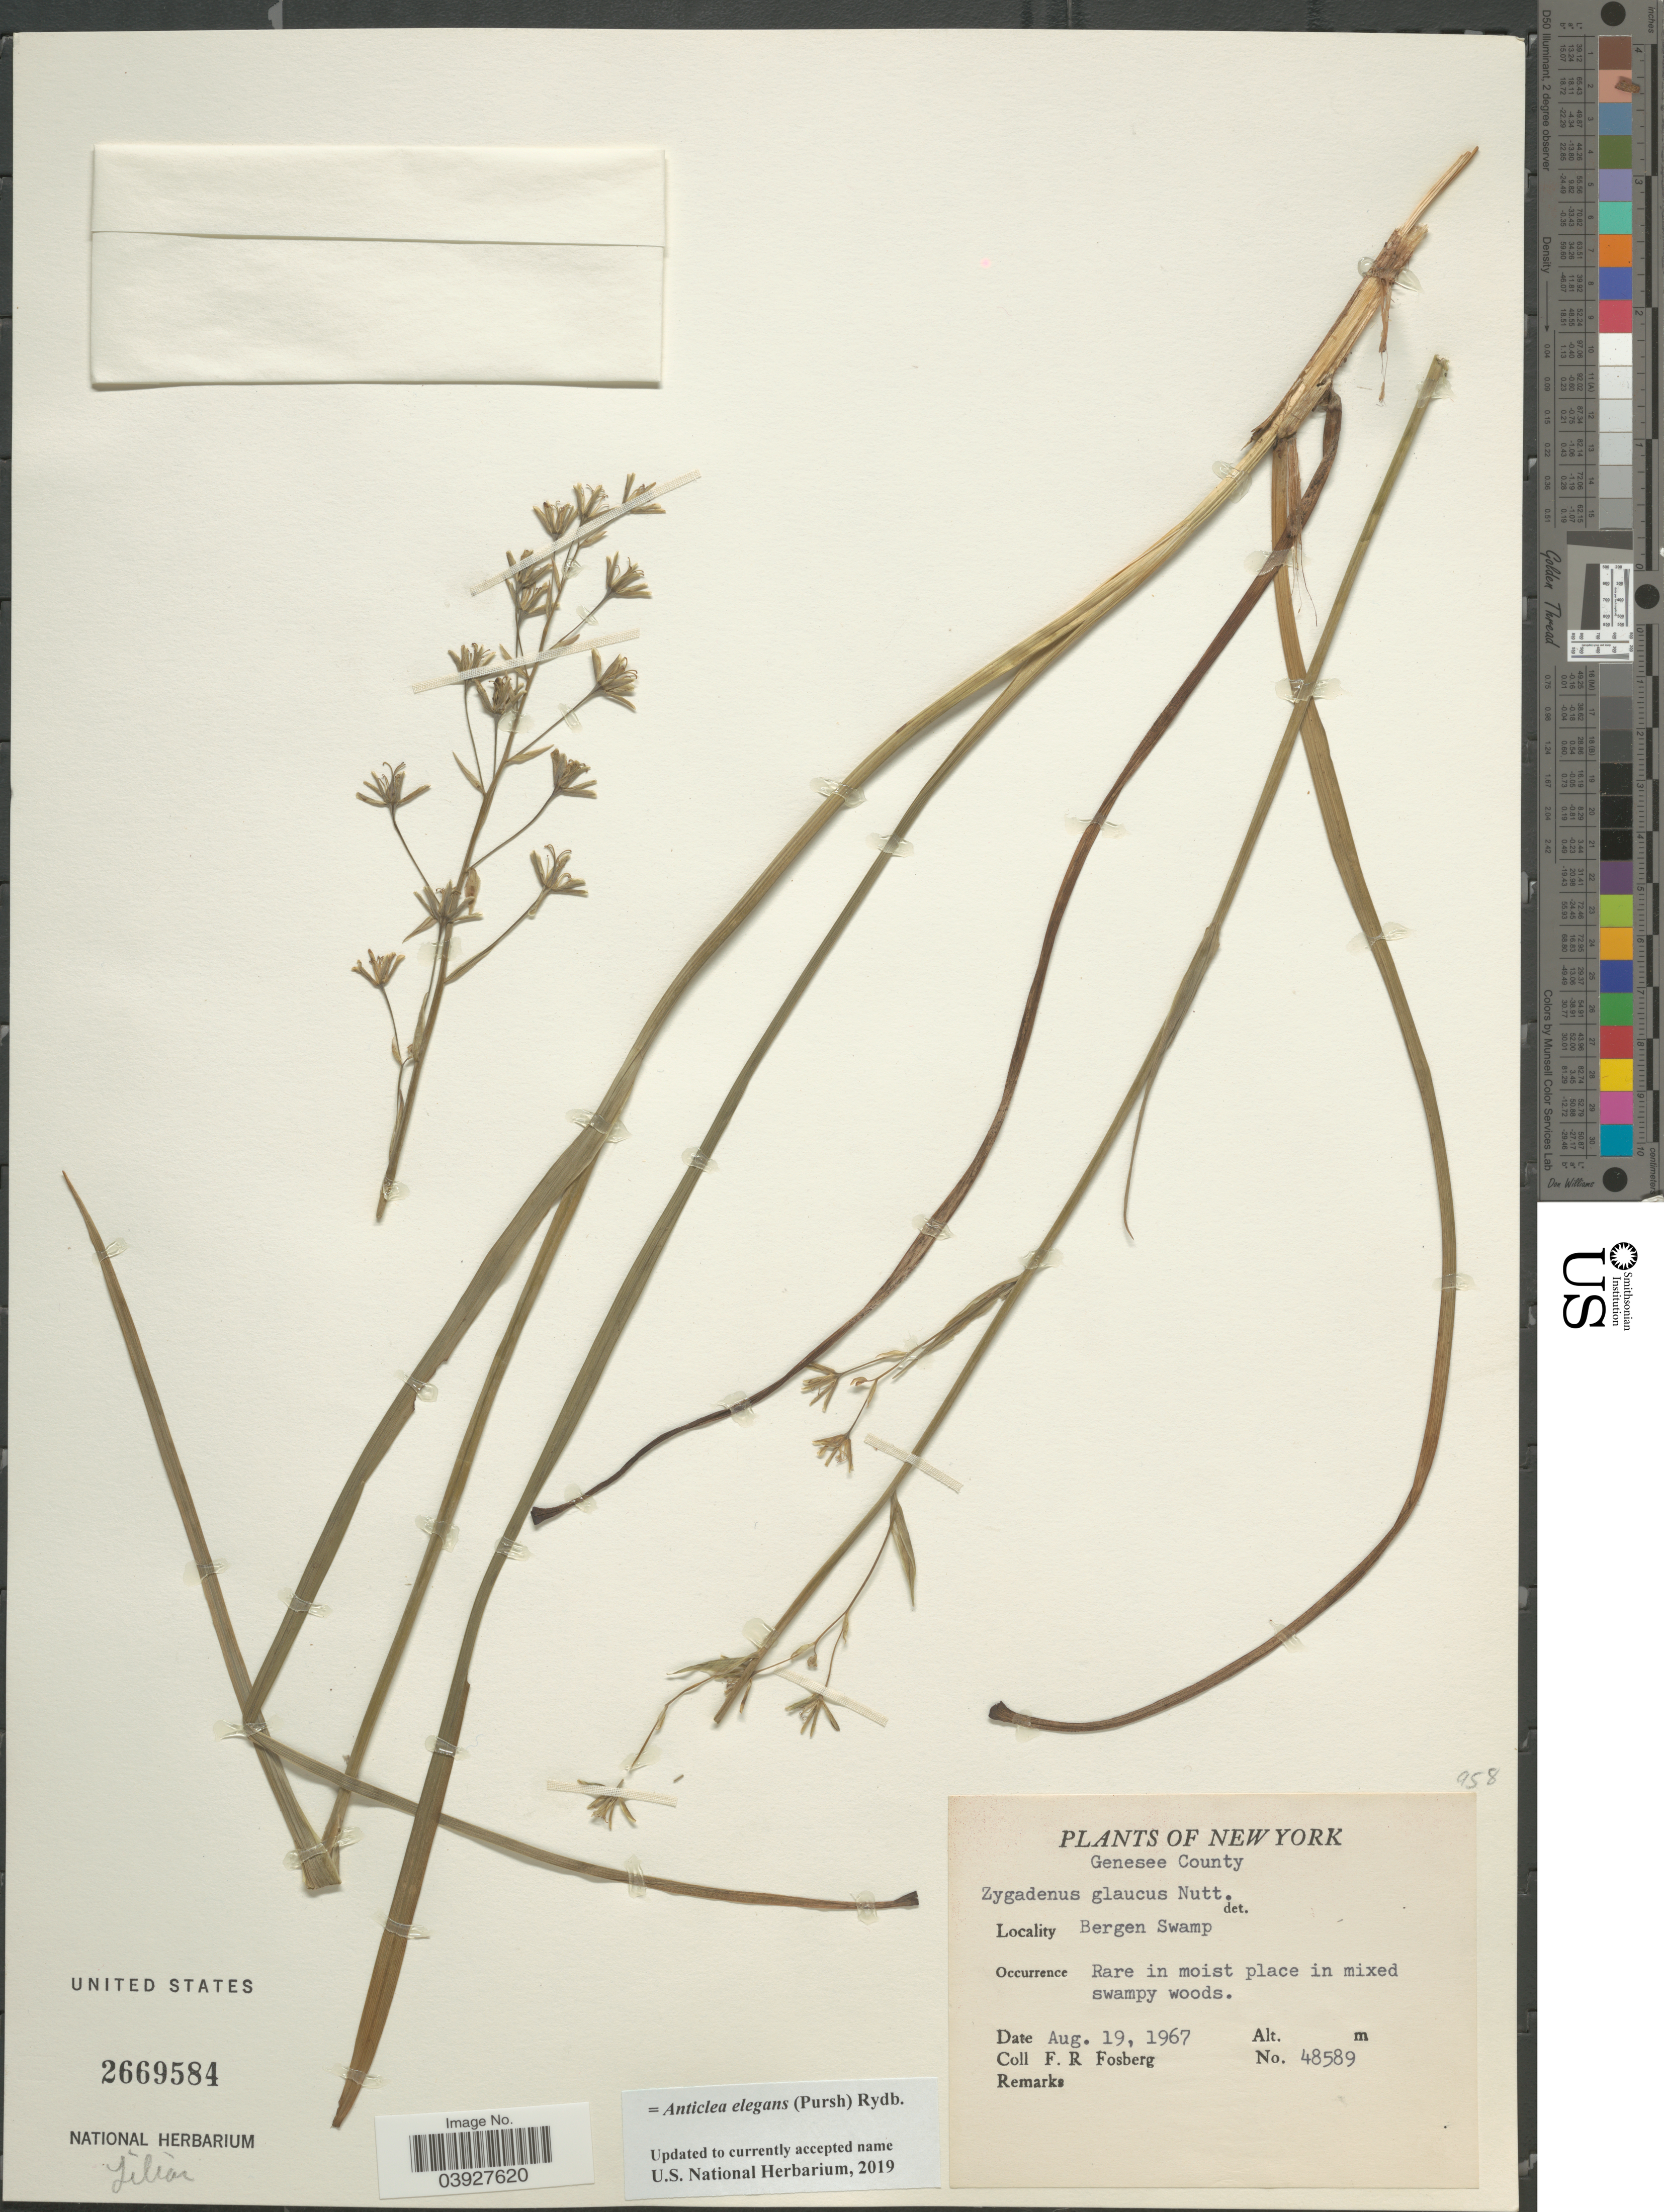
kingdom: Plantae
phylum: Tracheophyta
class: Liliopsida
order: Liliales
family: Melanthiaceae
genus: Anticlea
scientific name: Anticlea elegans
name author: (Pursh) Rydb.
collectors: F. R. Fosberg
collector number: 48589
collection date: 1967-08-19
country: United States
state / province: New York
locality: Genesee County. Bergen Swamp.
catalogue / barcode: US 2669584